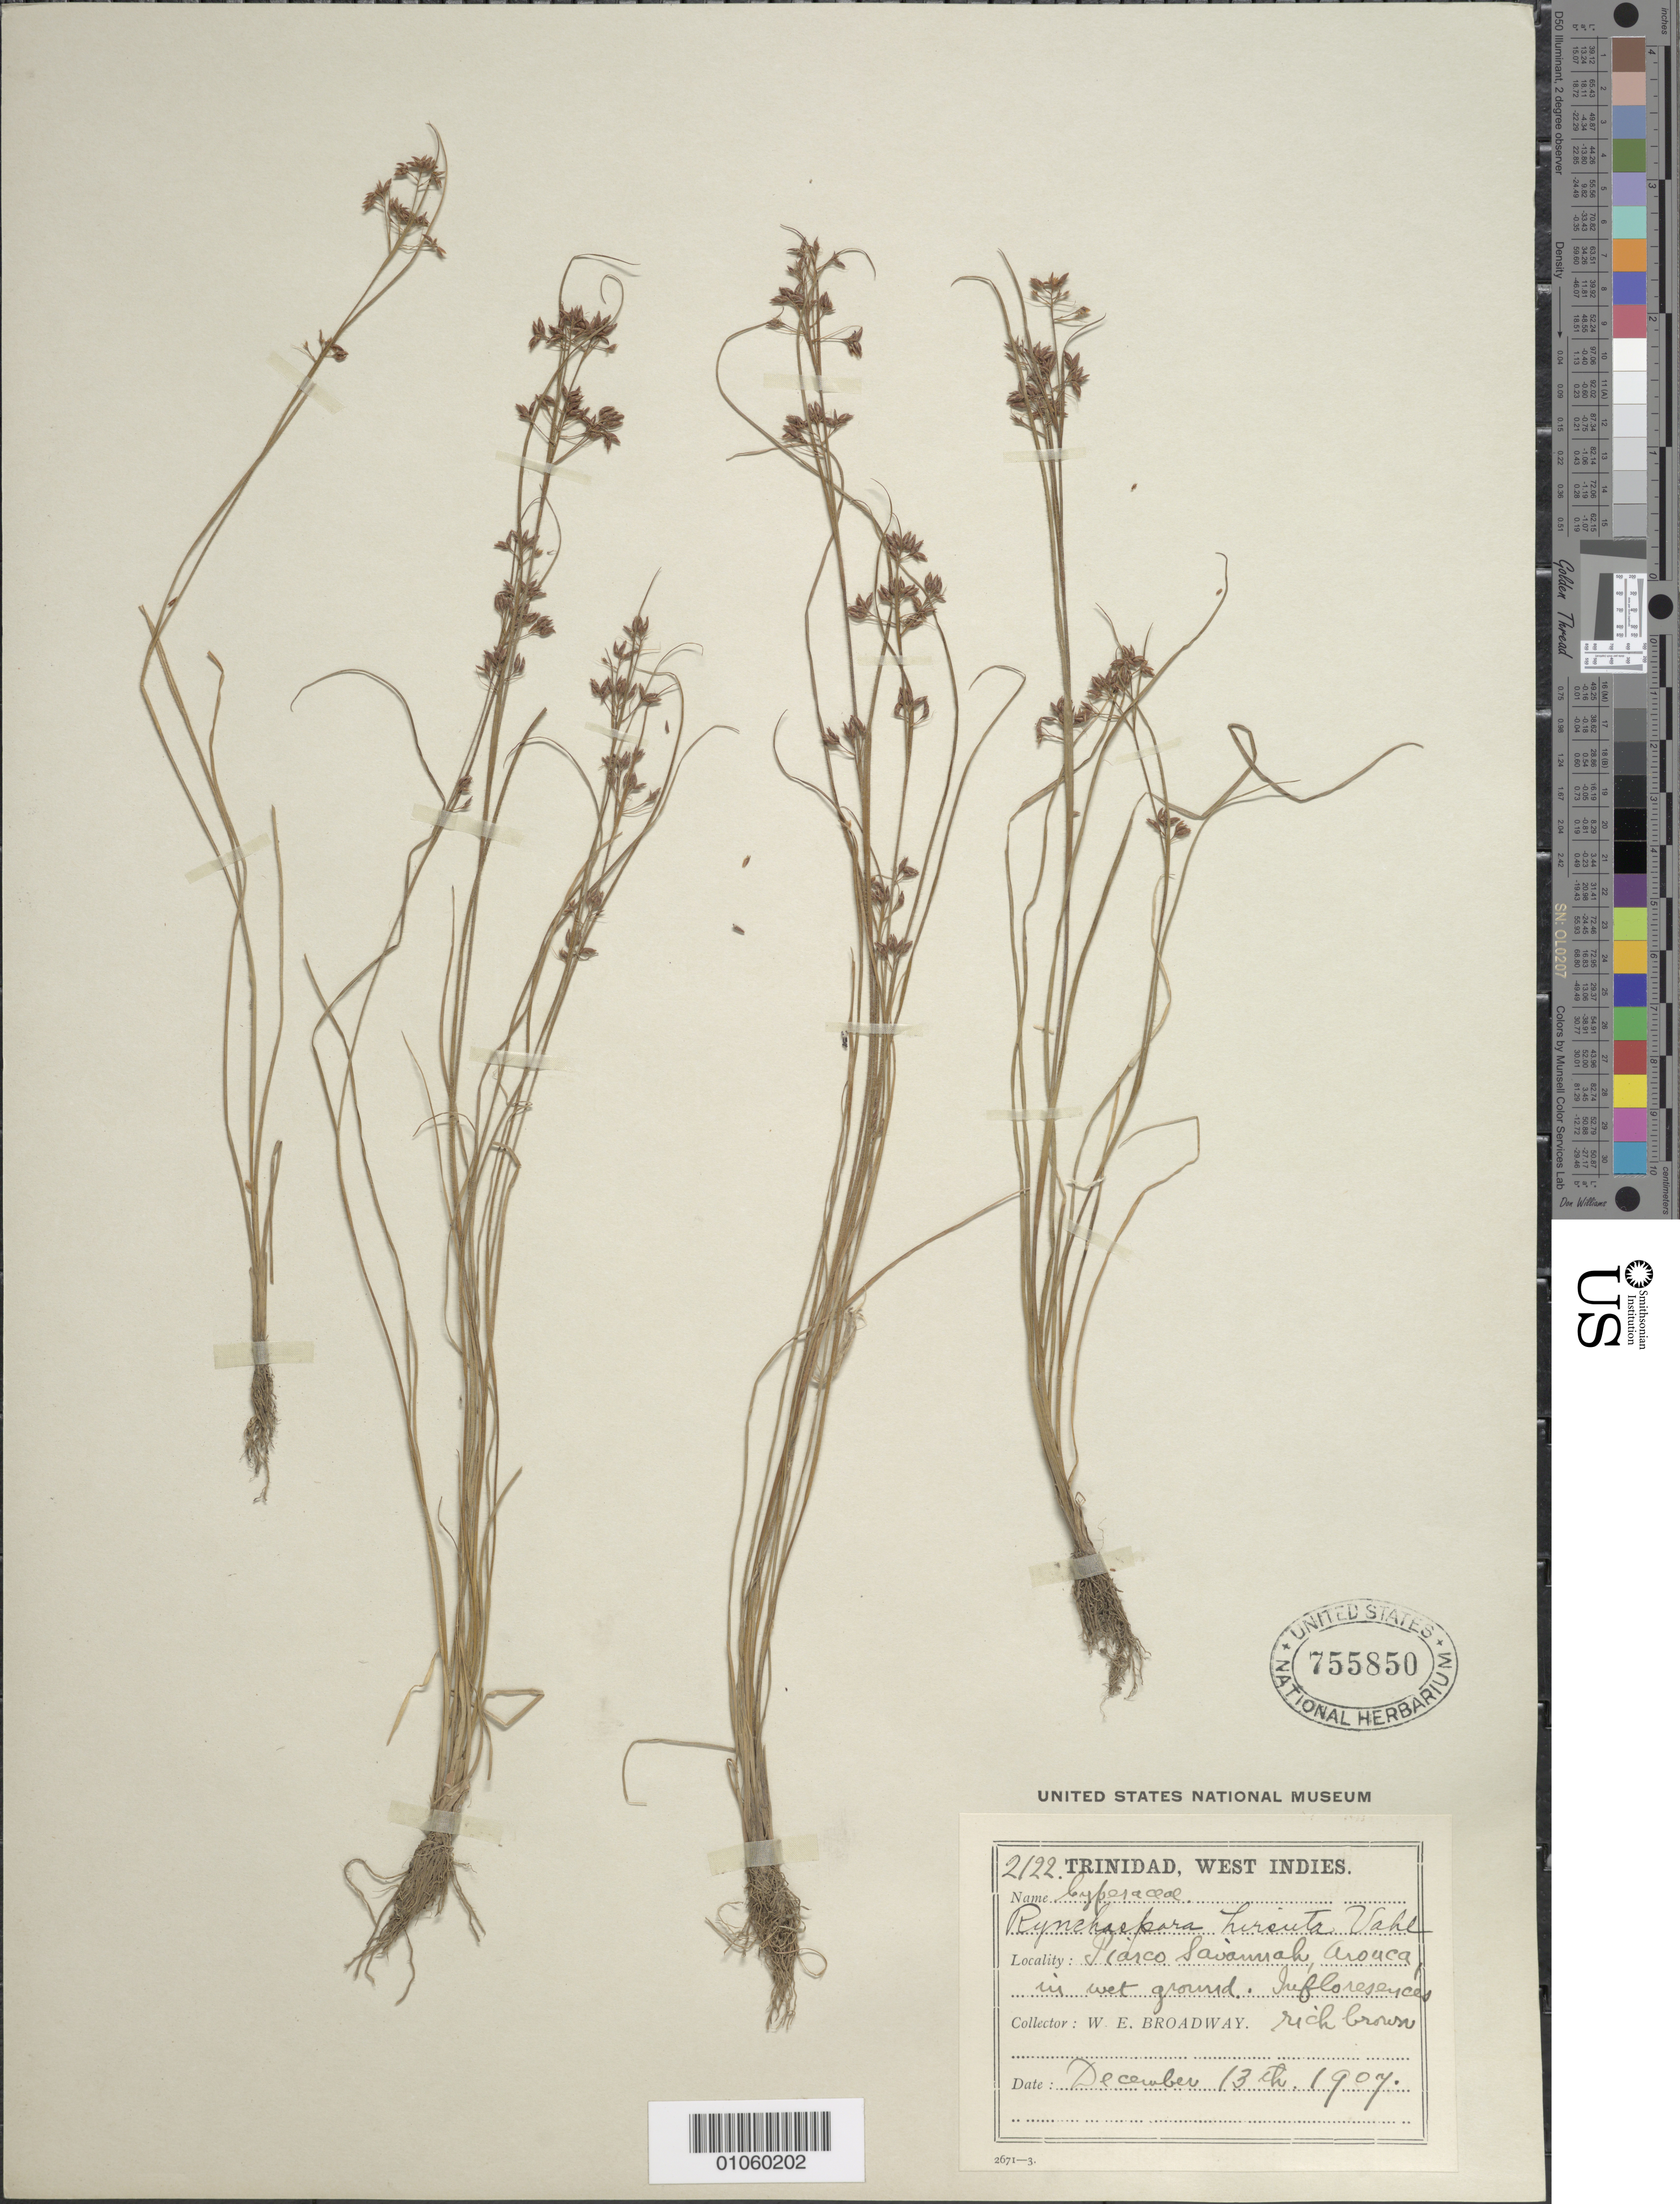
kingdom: Plantae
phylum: Tracheophyta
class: Liliopsida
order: Poales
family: Cyperaceae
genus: Rhynchospora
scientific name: Rhynchospora hirsuta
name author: (Vahl) Vahl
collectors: W. E. Broadway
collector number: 2122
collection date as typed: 13 Dec 1913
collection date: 1913-12-13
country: Trinidad and Tobago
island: Trinidad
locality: Piarco Savannah, Arouca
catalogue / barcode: US 755850